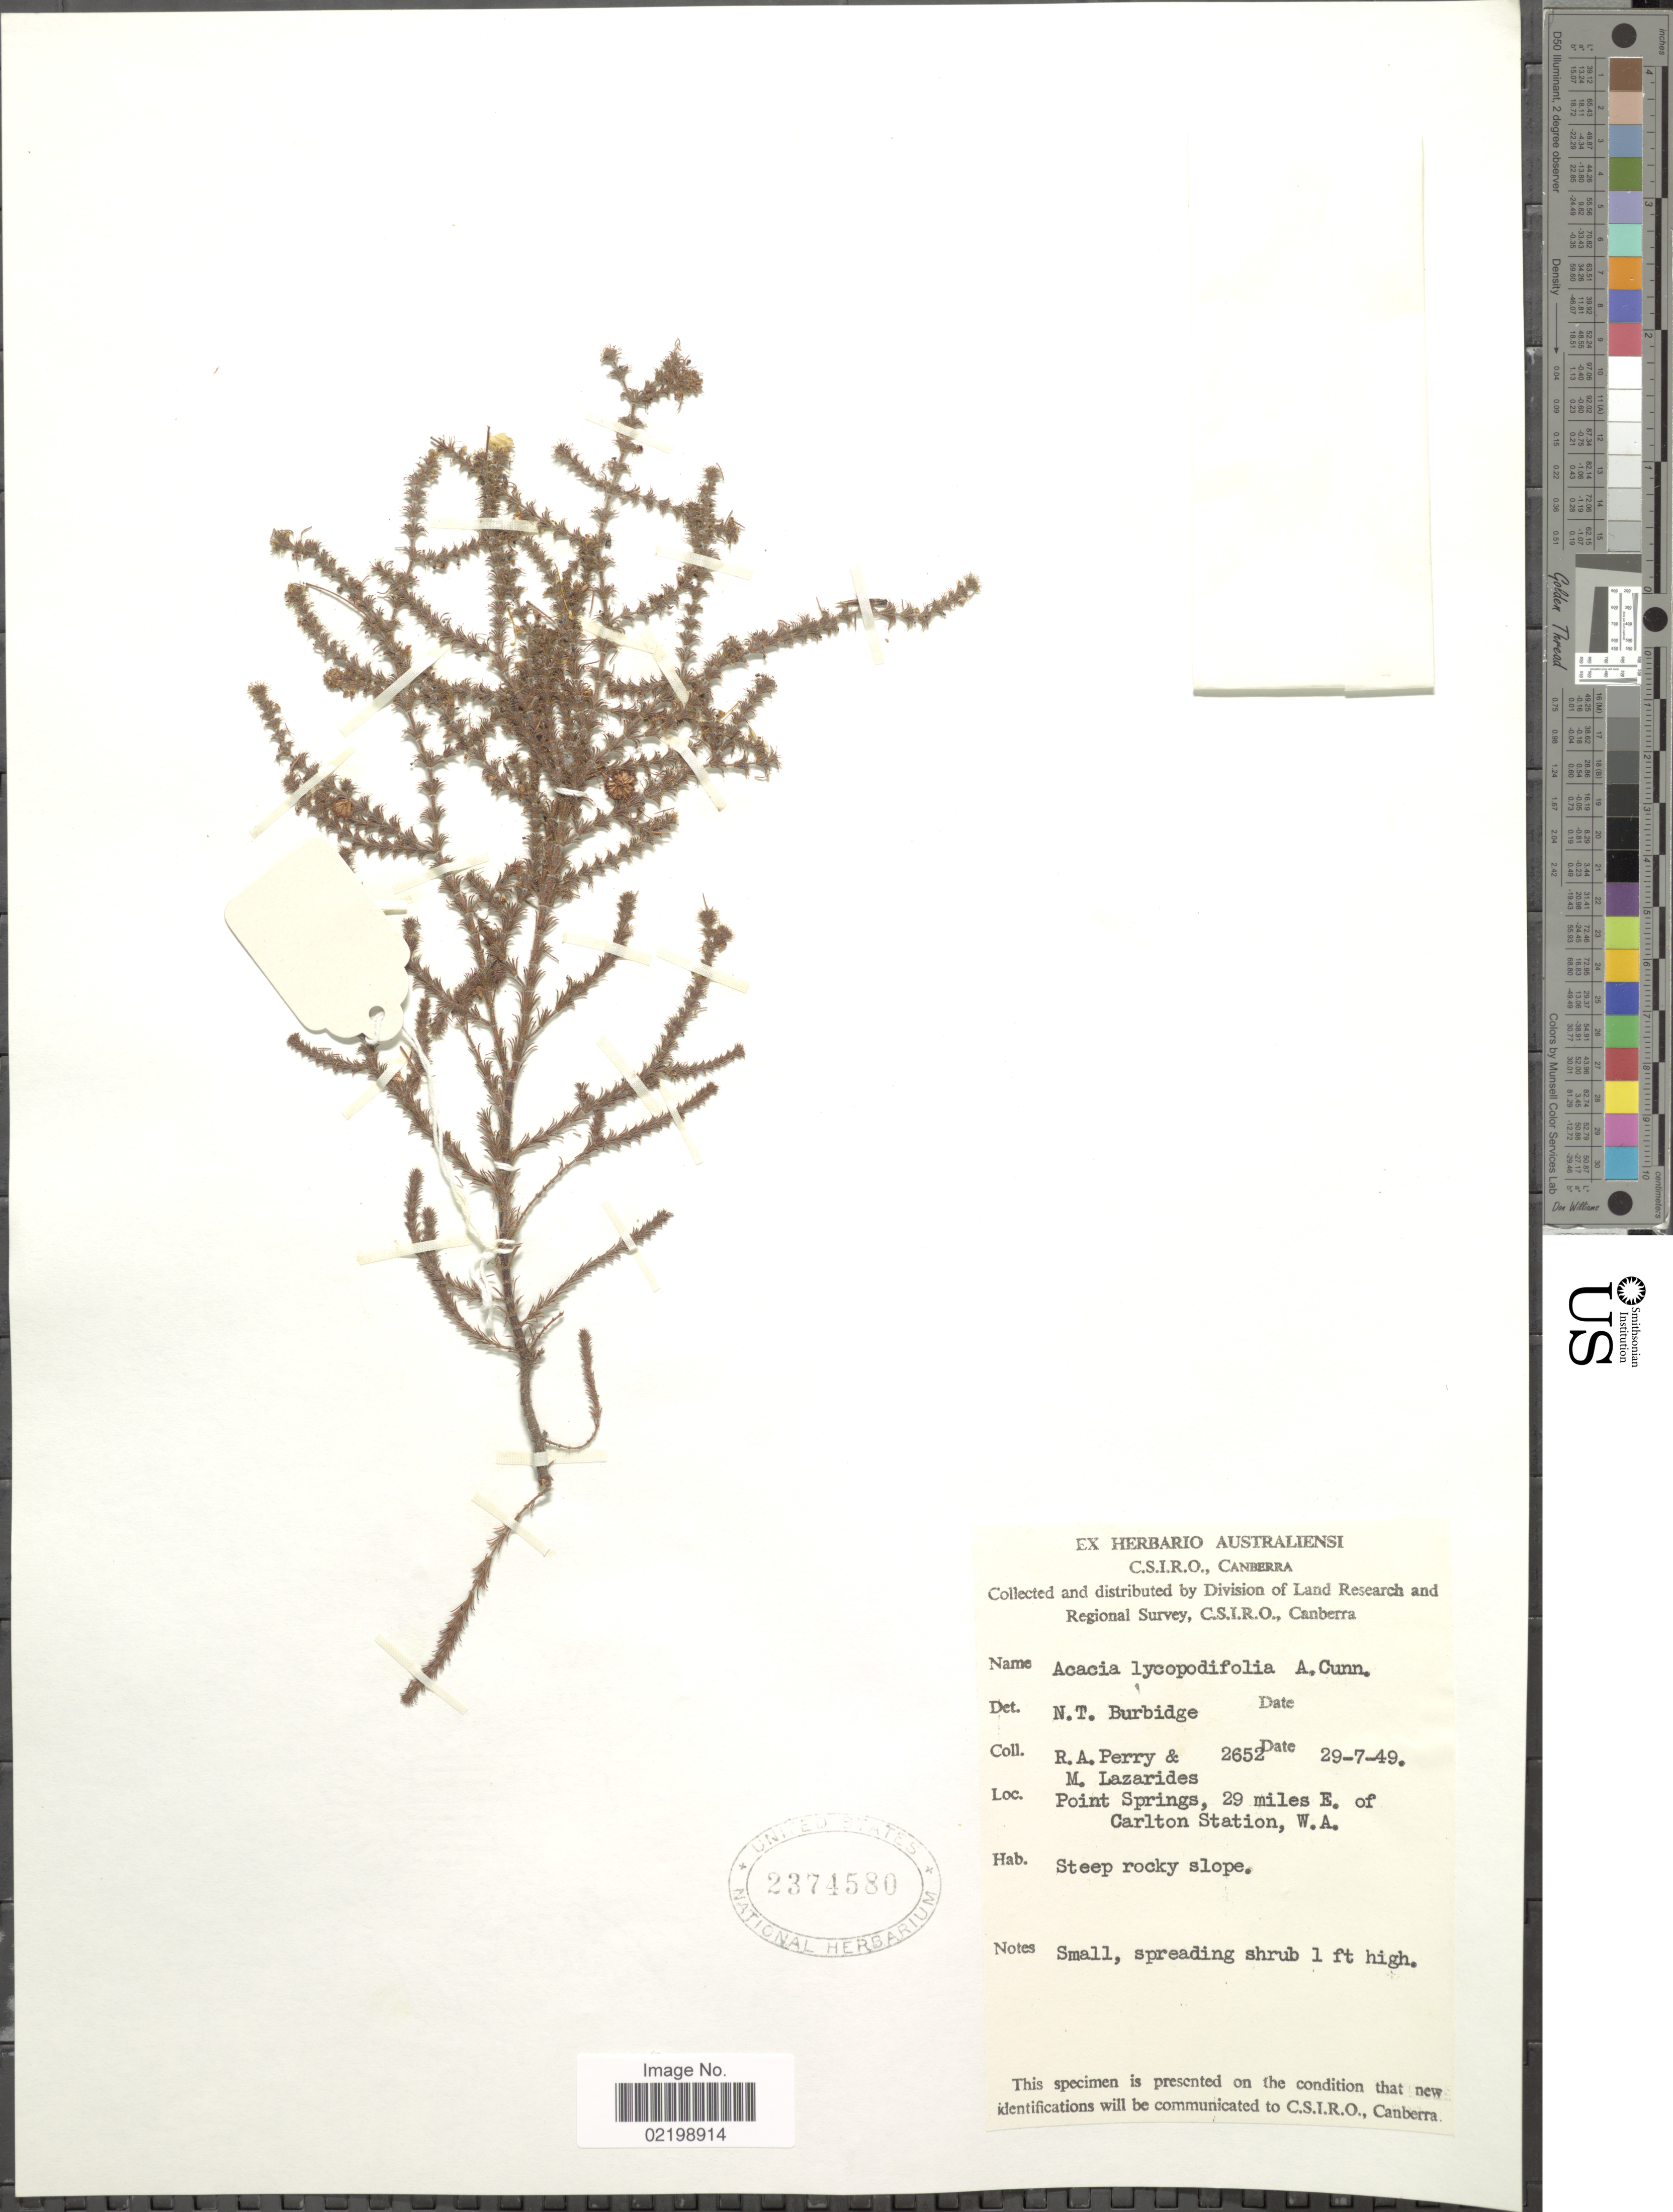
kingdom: Plantae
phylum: Tracheophyta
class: Magnoliopsida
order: Fabales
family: Fabaceae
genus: Acacia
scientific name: Acacia lycopodifolia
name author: Hook.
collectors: Perry, R. A. & M. Lazarides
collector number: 2652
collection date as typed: Transcribed d/m/y: 29/7/49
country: Australia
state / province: Western Australia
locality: Point Springs, 29 miles E. of Carlton Station, W.A.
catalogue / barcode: US 2374580